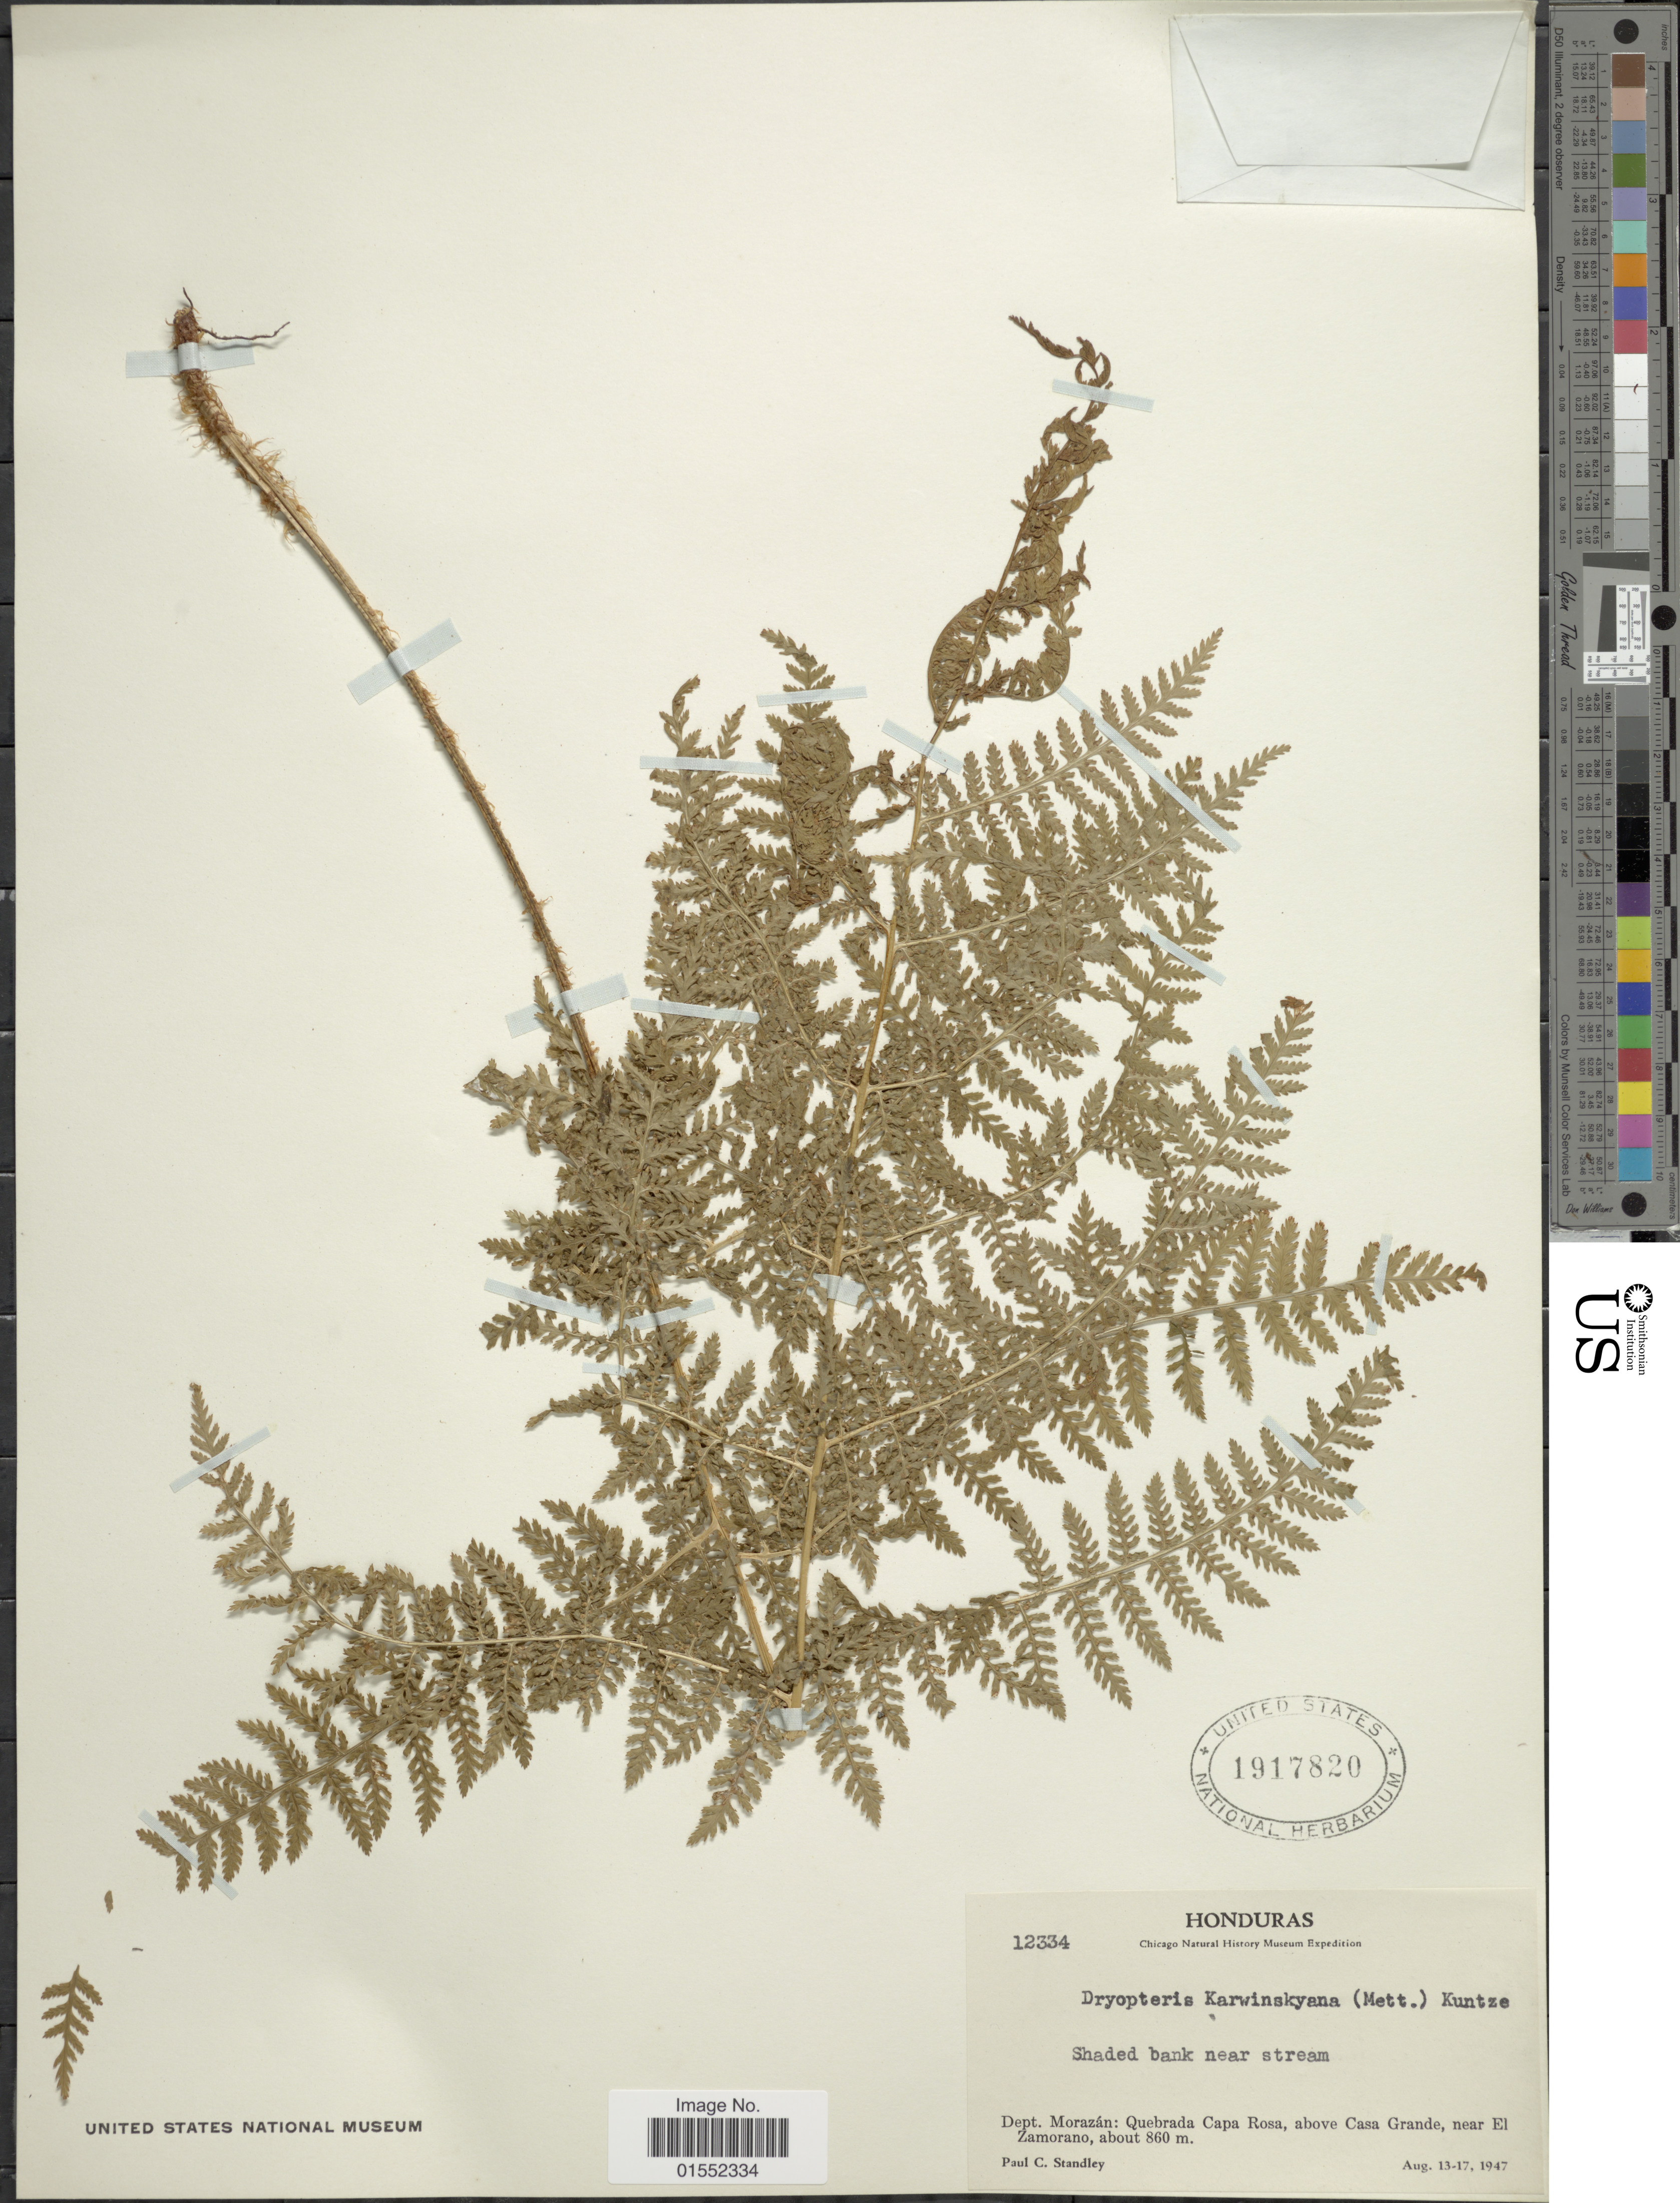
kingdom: Plantae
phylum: Tracheophyta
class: Polypodiopsida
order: Polypodiales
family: Dryopteridaceae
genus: Dryopteris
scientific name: Dryopteris karwinskyana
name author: (Mett.) Kuntze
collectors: P. C. Standley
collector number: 12334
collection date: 1947-08-13/1947-08-17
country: Honduras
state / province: Fco. Morazán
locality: Quebrada Capa Rosa, above Casa Grande, near El Zamorano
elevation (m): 860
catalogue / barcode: US 1917820